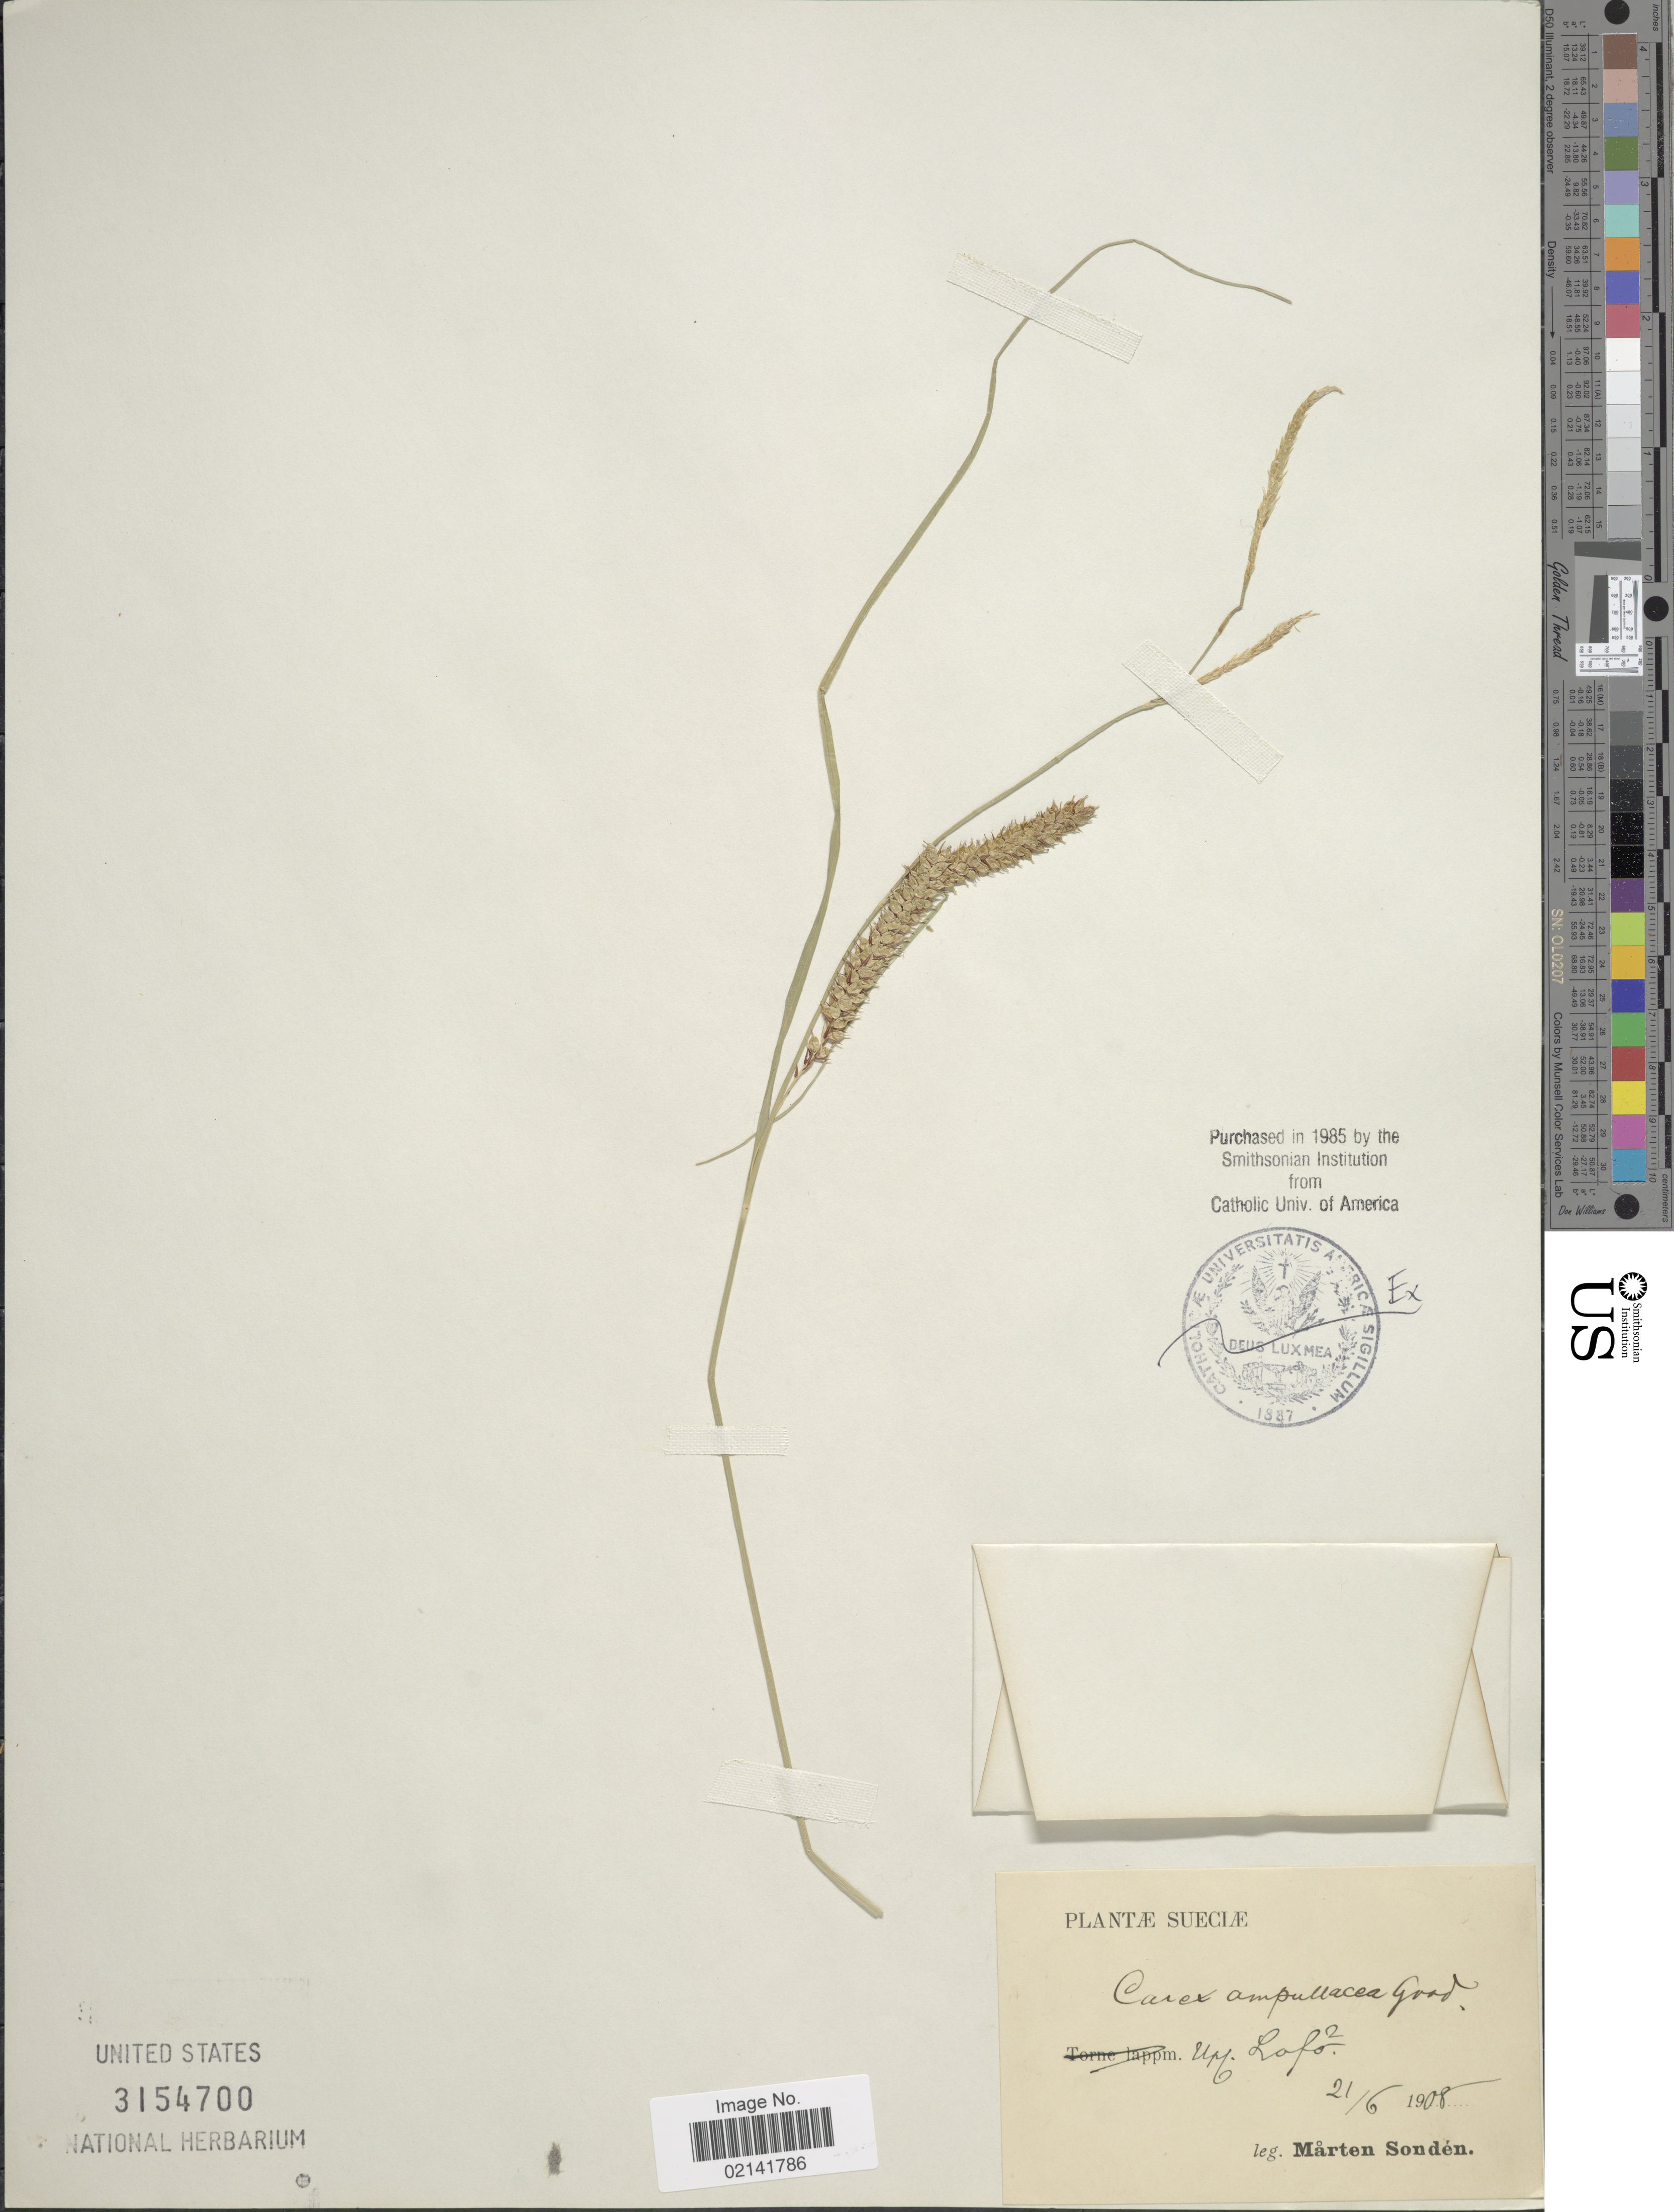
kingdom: Plantae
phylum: Tracheophyta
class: Liliopsida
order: Poales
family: Cyperaceae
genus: Carex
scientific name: Carex rostrata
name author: Stokes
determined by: Strong, Mark T., (BOT), Smithsonian Institution - National Museum of Natural History (UNITED STATES)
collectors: M. Sondén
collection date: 1908-06-21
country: Sweden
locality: Sueciae. Upl. Lafo [= Lavö].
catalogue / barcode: US 3154700